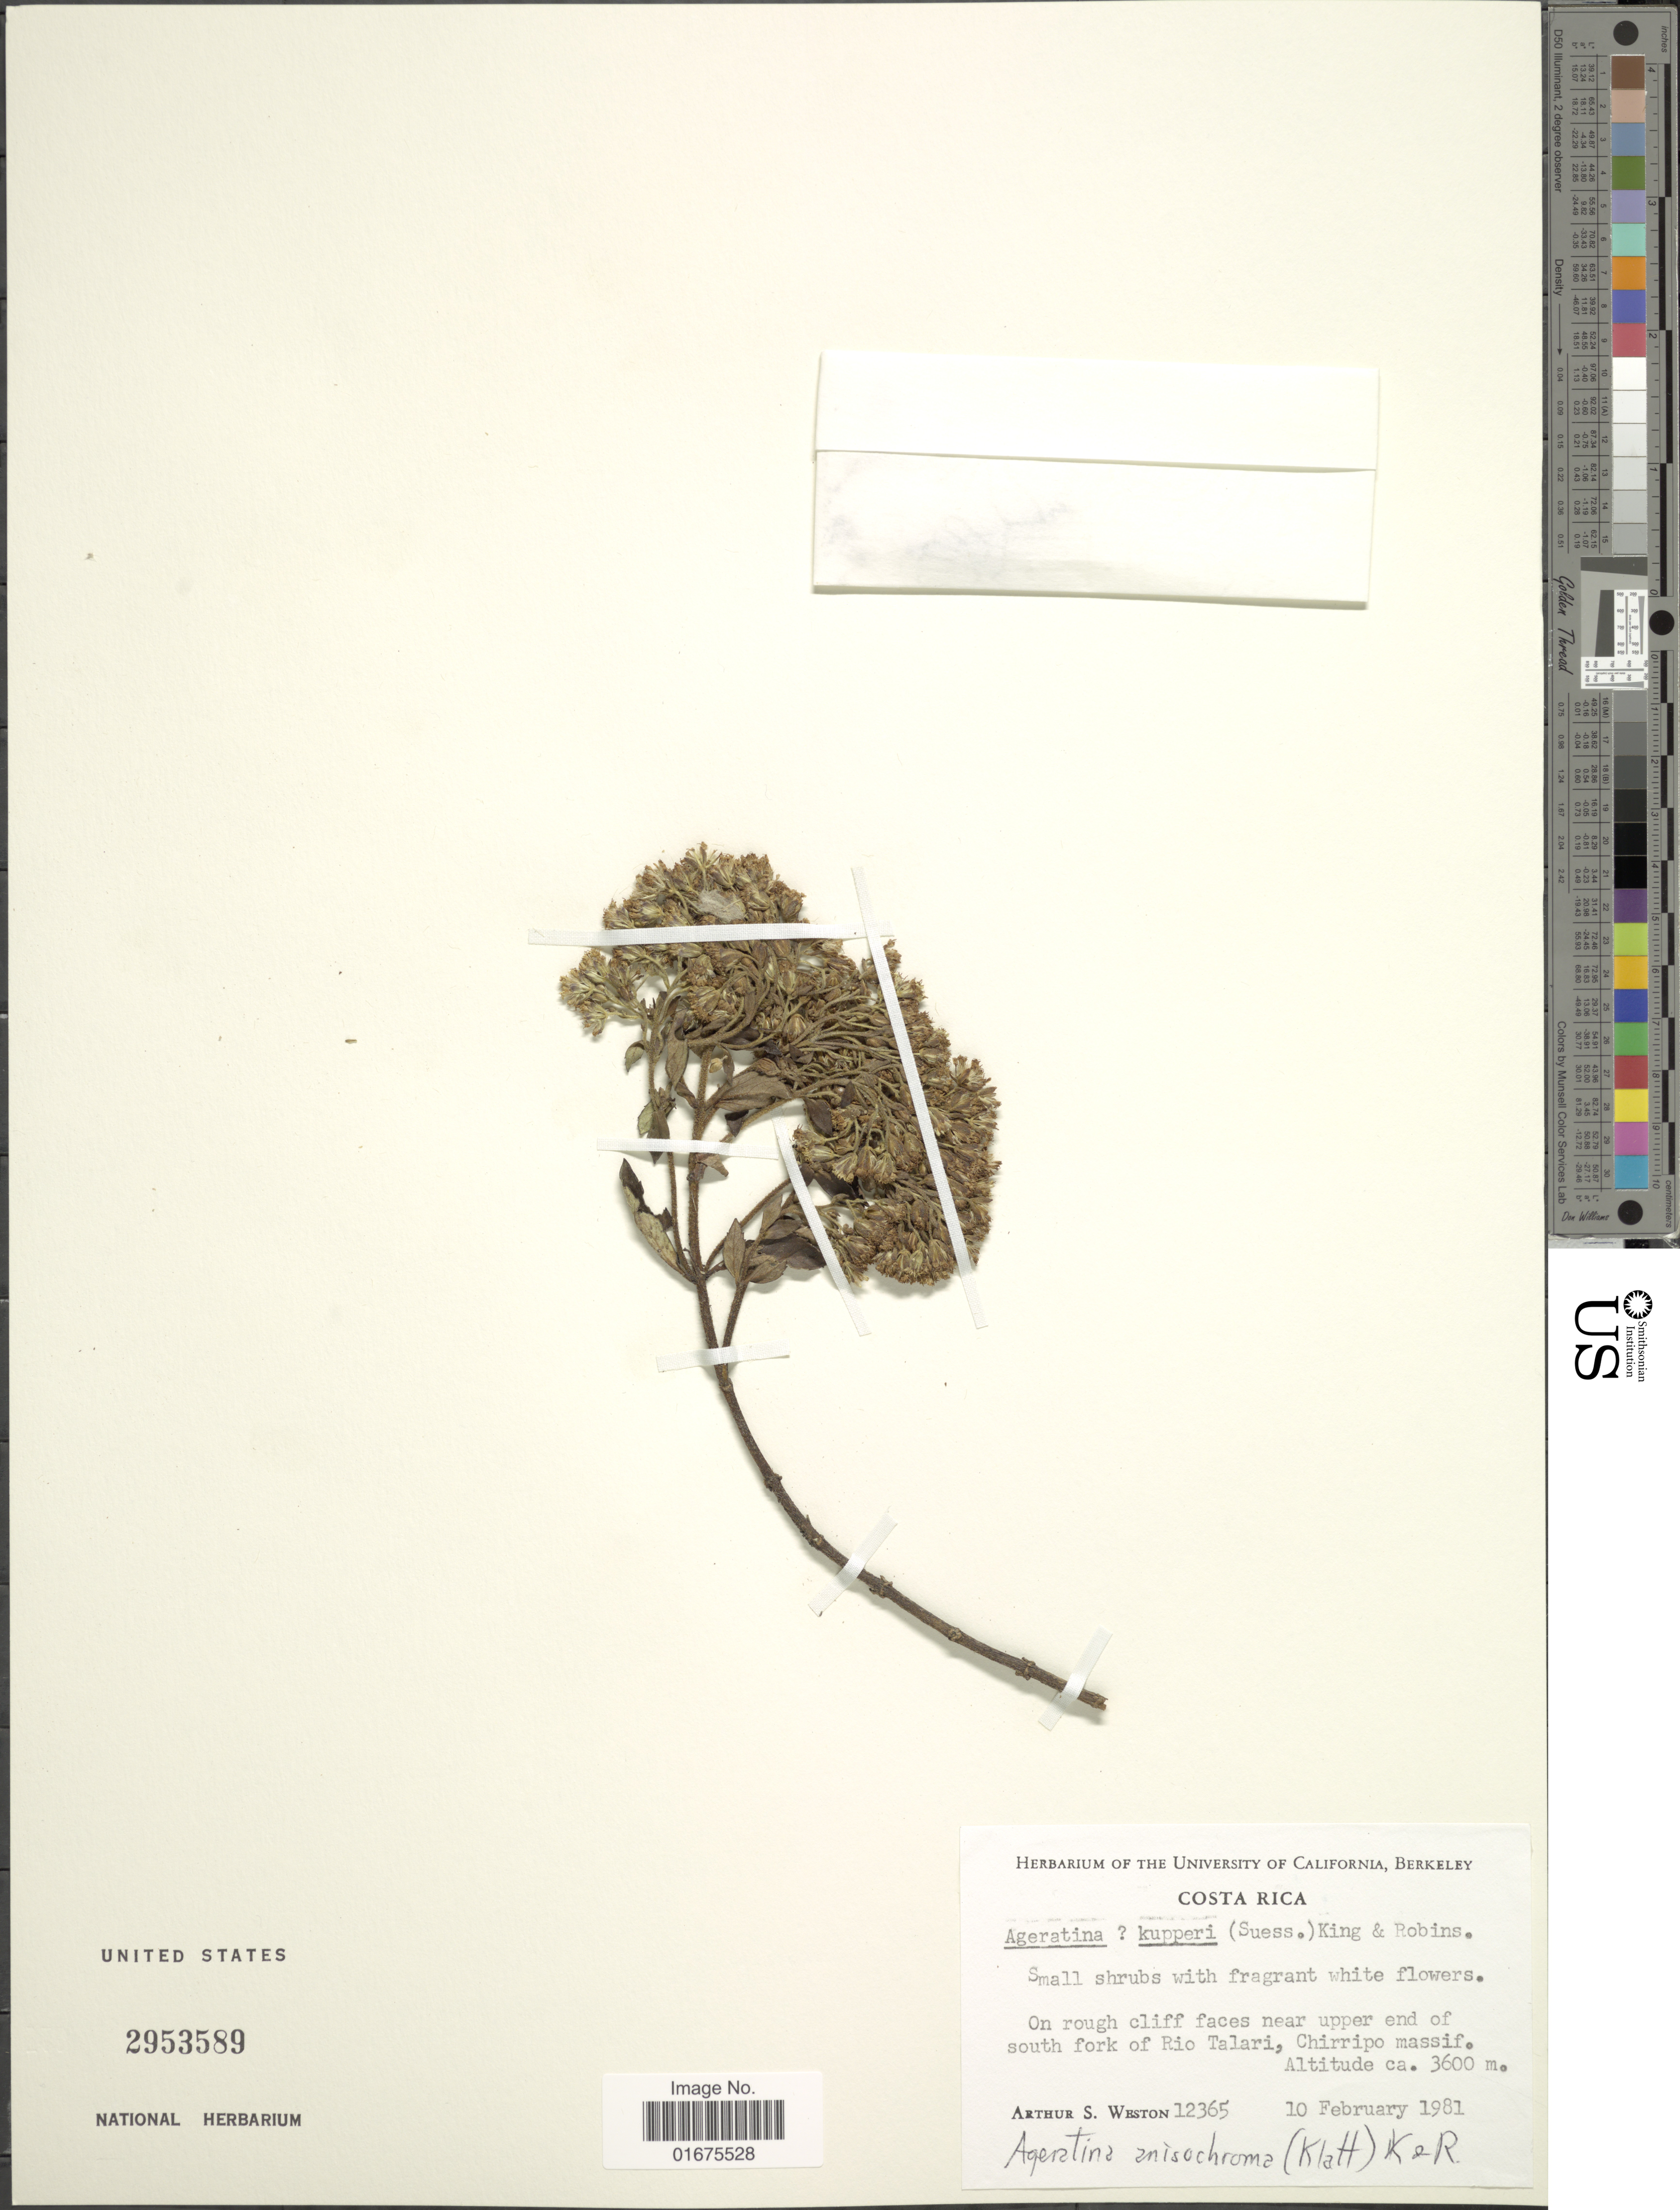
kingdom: Plantae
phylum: Tracheophyta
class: Magnoliopsida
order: Asterales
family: Asteraceae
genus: Ageratina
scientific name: Ageratina anisochroma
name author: (Klatt) R.M. King & H. Rob.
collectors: A. Weston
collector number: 12365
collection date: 1981-02-10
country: Costa Rica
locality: On rough cliff faces near upper end of south fork of Rio Talari, Chirripo massif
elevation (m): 3600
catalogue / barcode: US 2953589